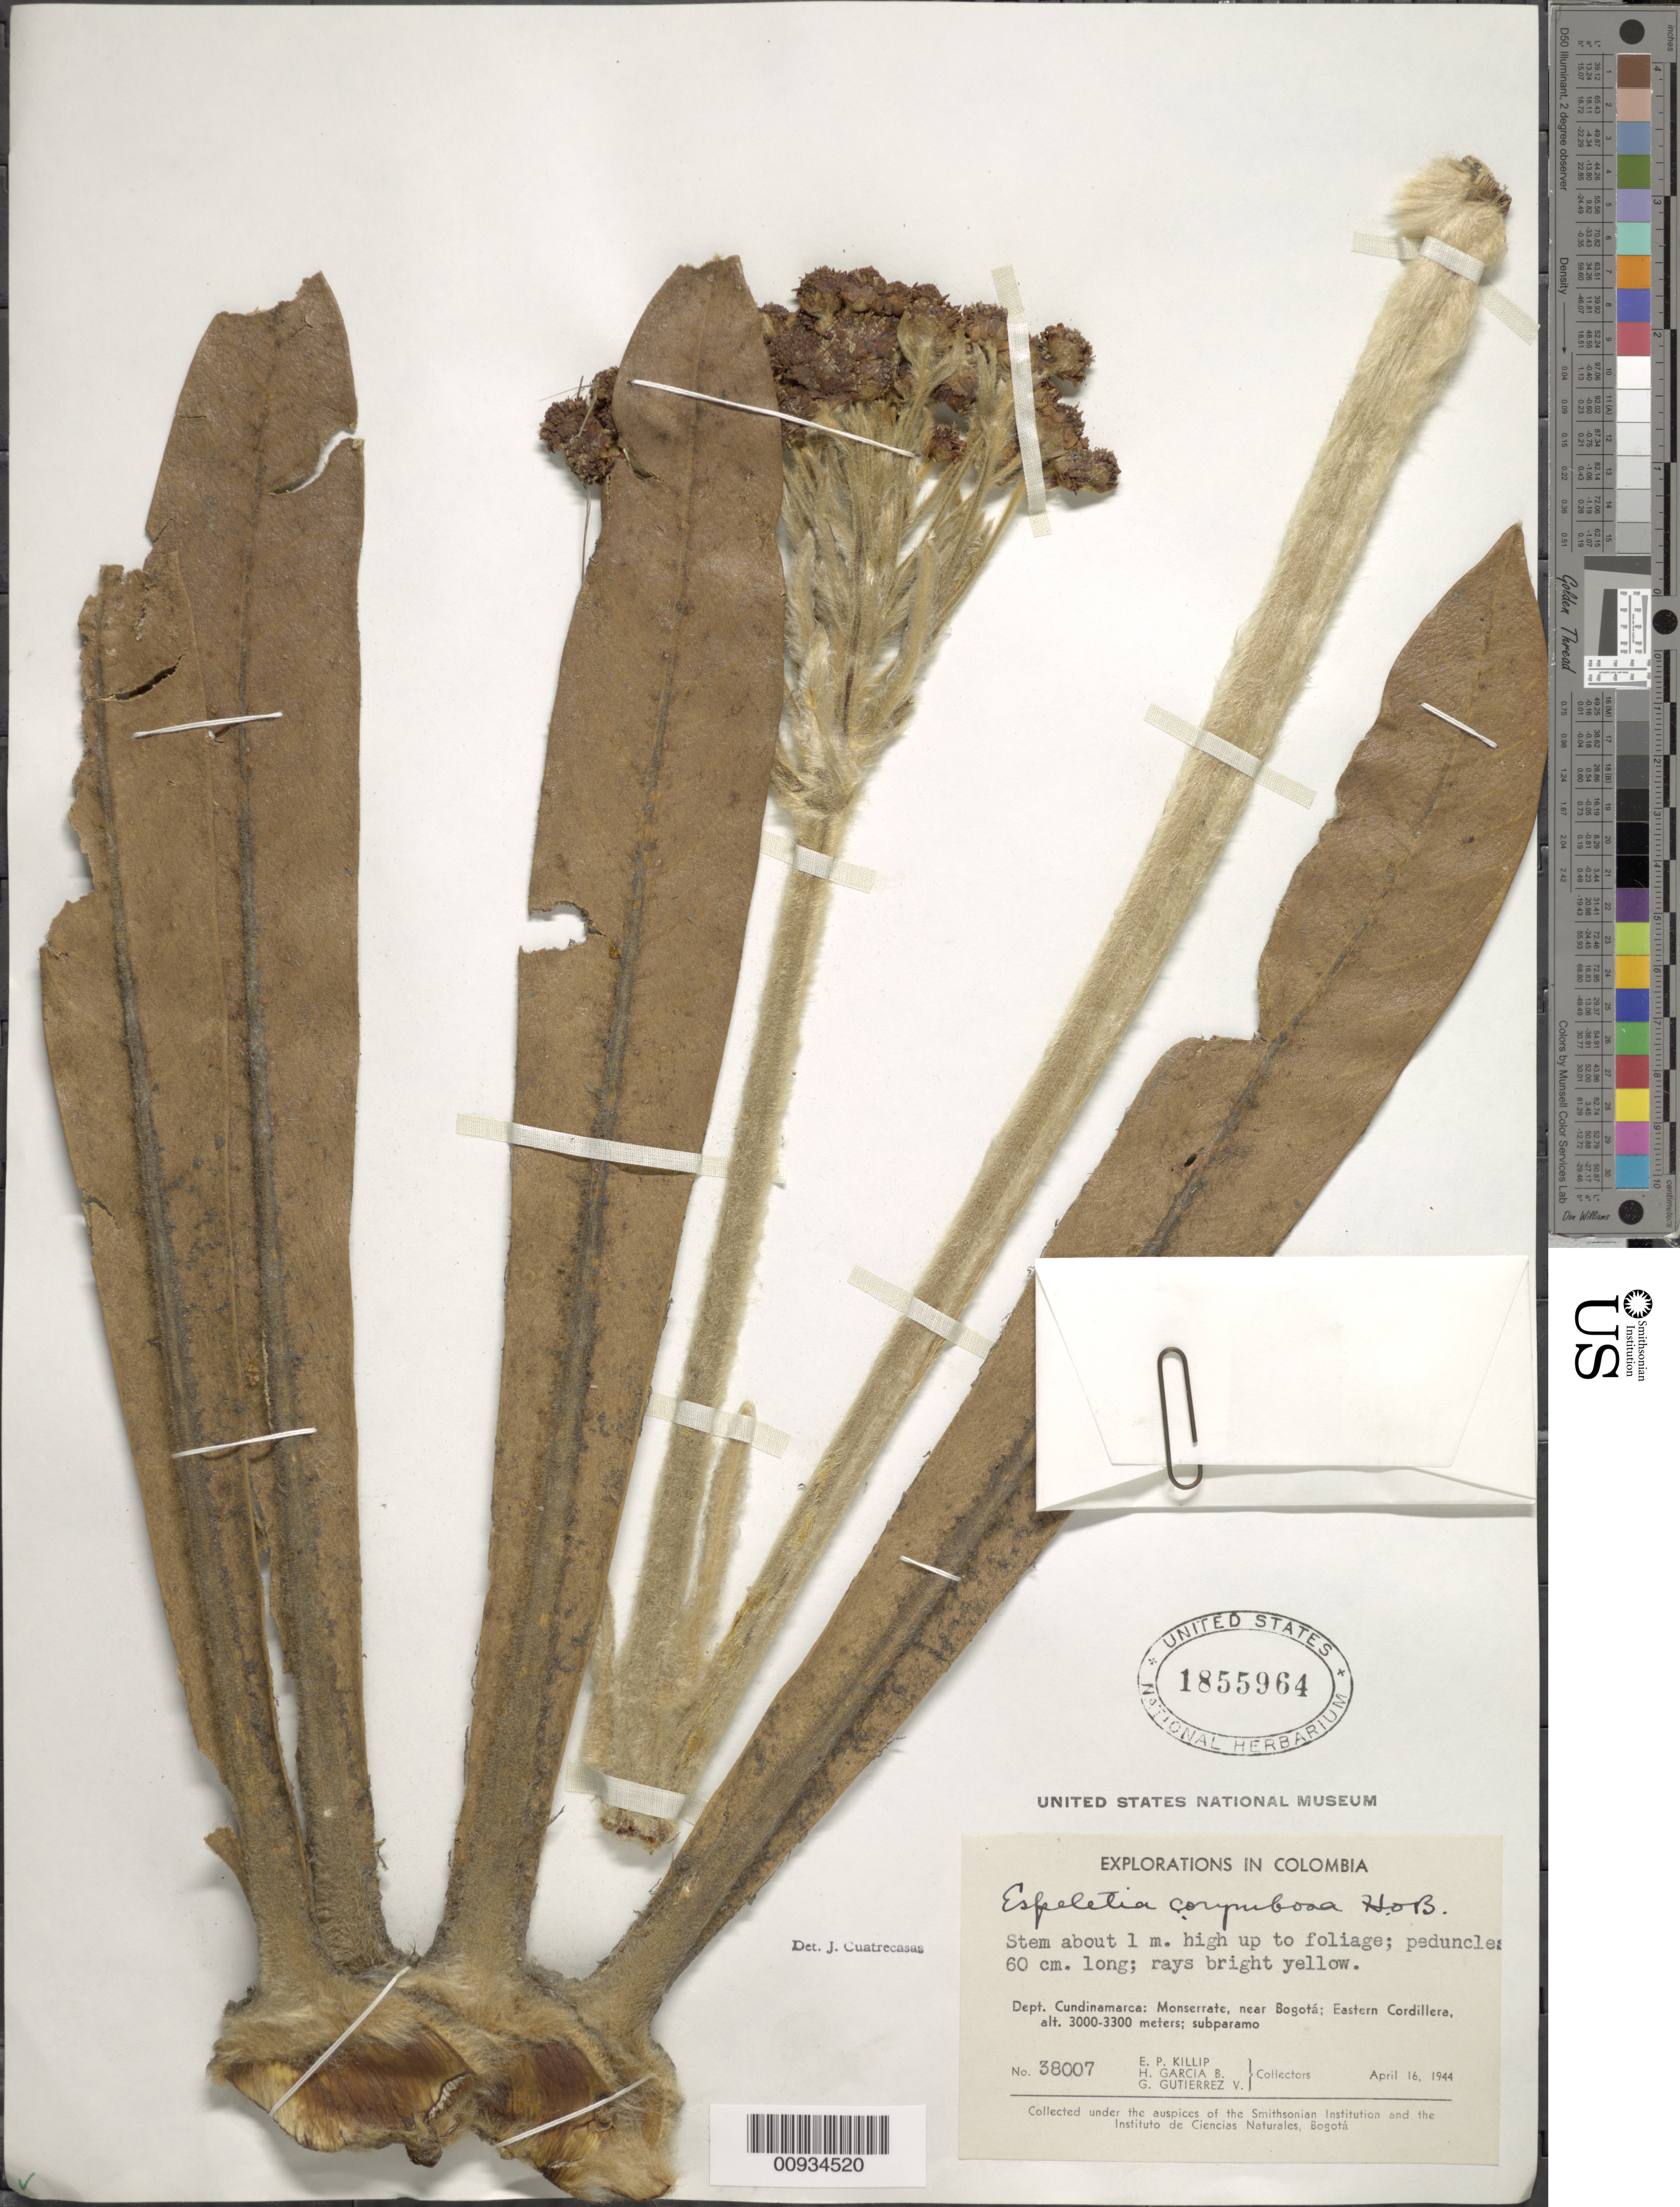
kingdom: Plantae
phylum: Tracheophyta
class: Magnoliopsida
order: Asterales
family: Asteraceae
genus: Espeletiopsis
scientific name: Espeletiopsis corymbosa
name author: (Humb. & Bonpl.) Cuatrec.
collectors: E. P. Killip, H. García Barriga & G. Gutiérrez V.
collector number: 38007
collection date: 1944-04-16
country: Colombia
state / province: Cundinamarca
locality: Dept. Cundinamarca: Monserrate, near Bogota; Eastern Cordillera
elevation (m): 3000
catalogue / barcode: US 1855964